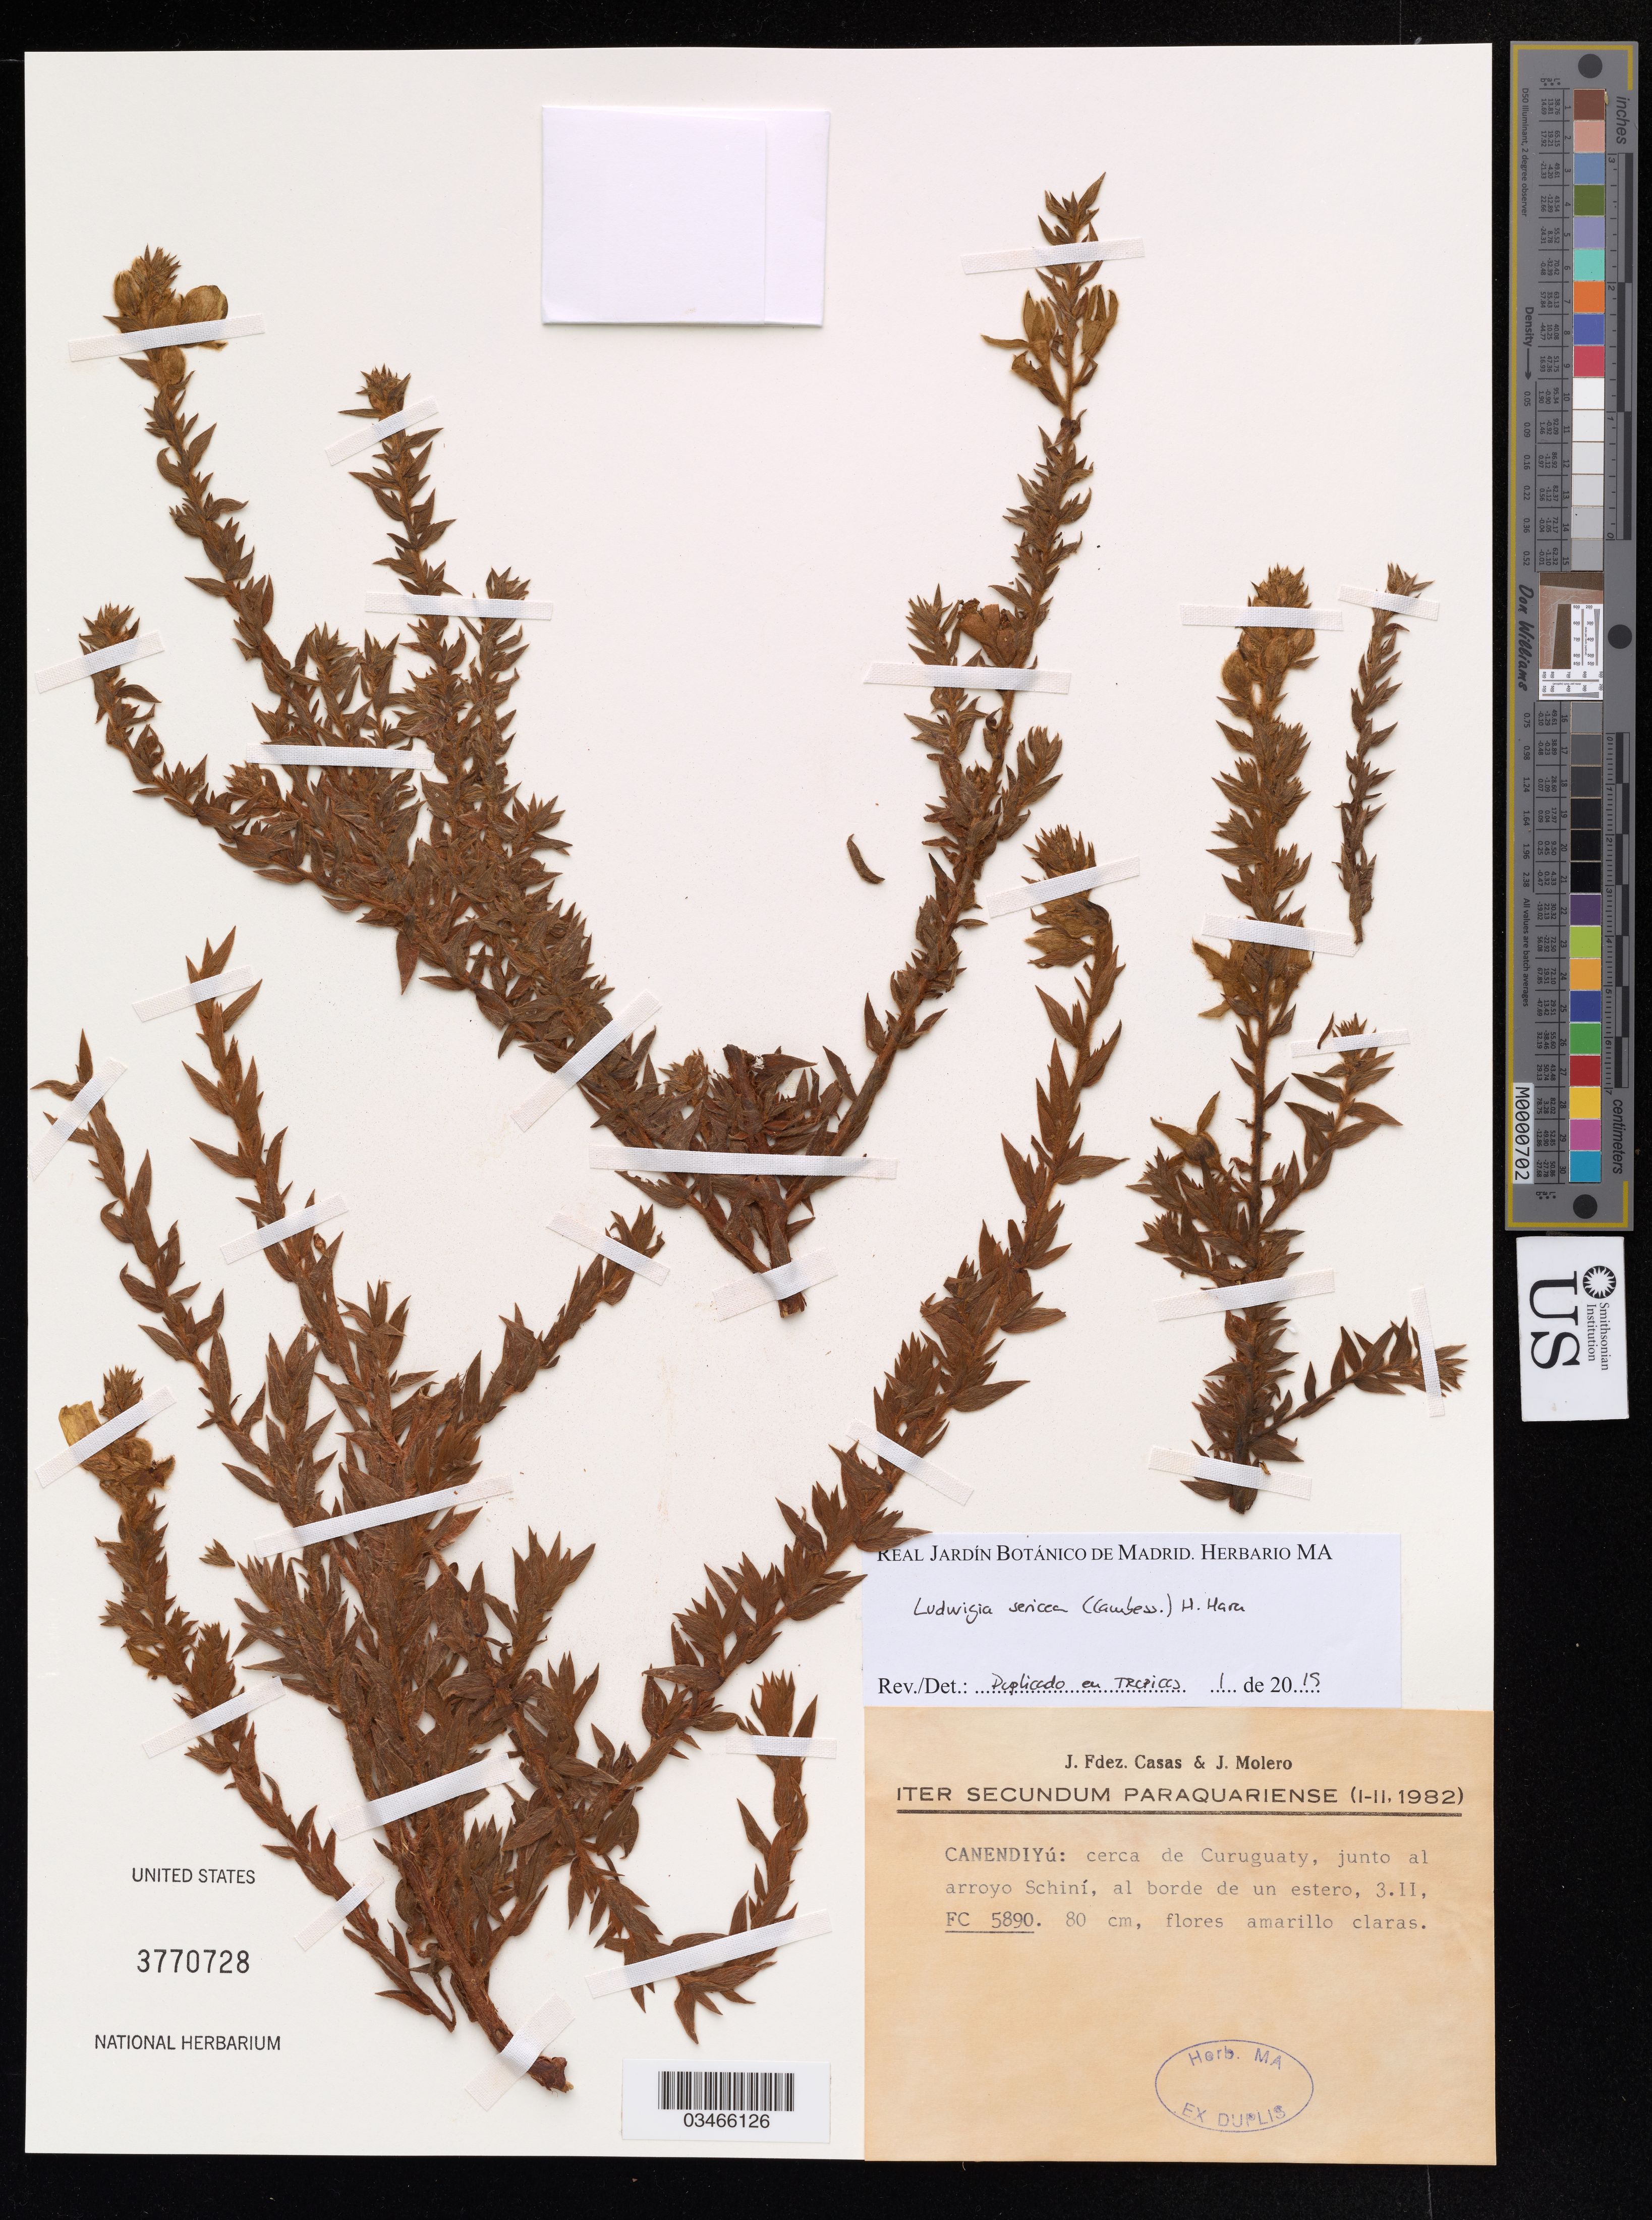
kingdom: Plantae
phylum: Tracheophyta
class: Magnoliopsida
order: Myrtales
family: Onagraceae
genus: Ludwigia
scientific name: Ludwigia sericea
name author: (Cambess.) H. Hara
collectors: J. Fdez. Casas & J. Molero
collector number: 5890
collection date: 1982-02-01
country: Paraguay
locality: Canendiyú: cerca de Curuguaty, junto al arroyo Schini, al borde de un estero, 3.II, 80 cm, flores amarillo claras.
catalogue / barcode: US 3770728